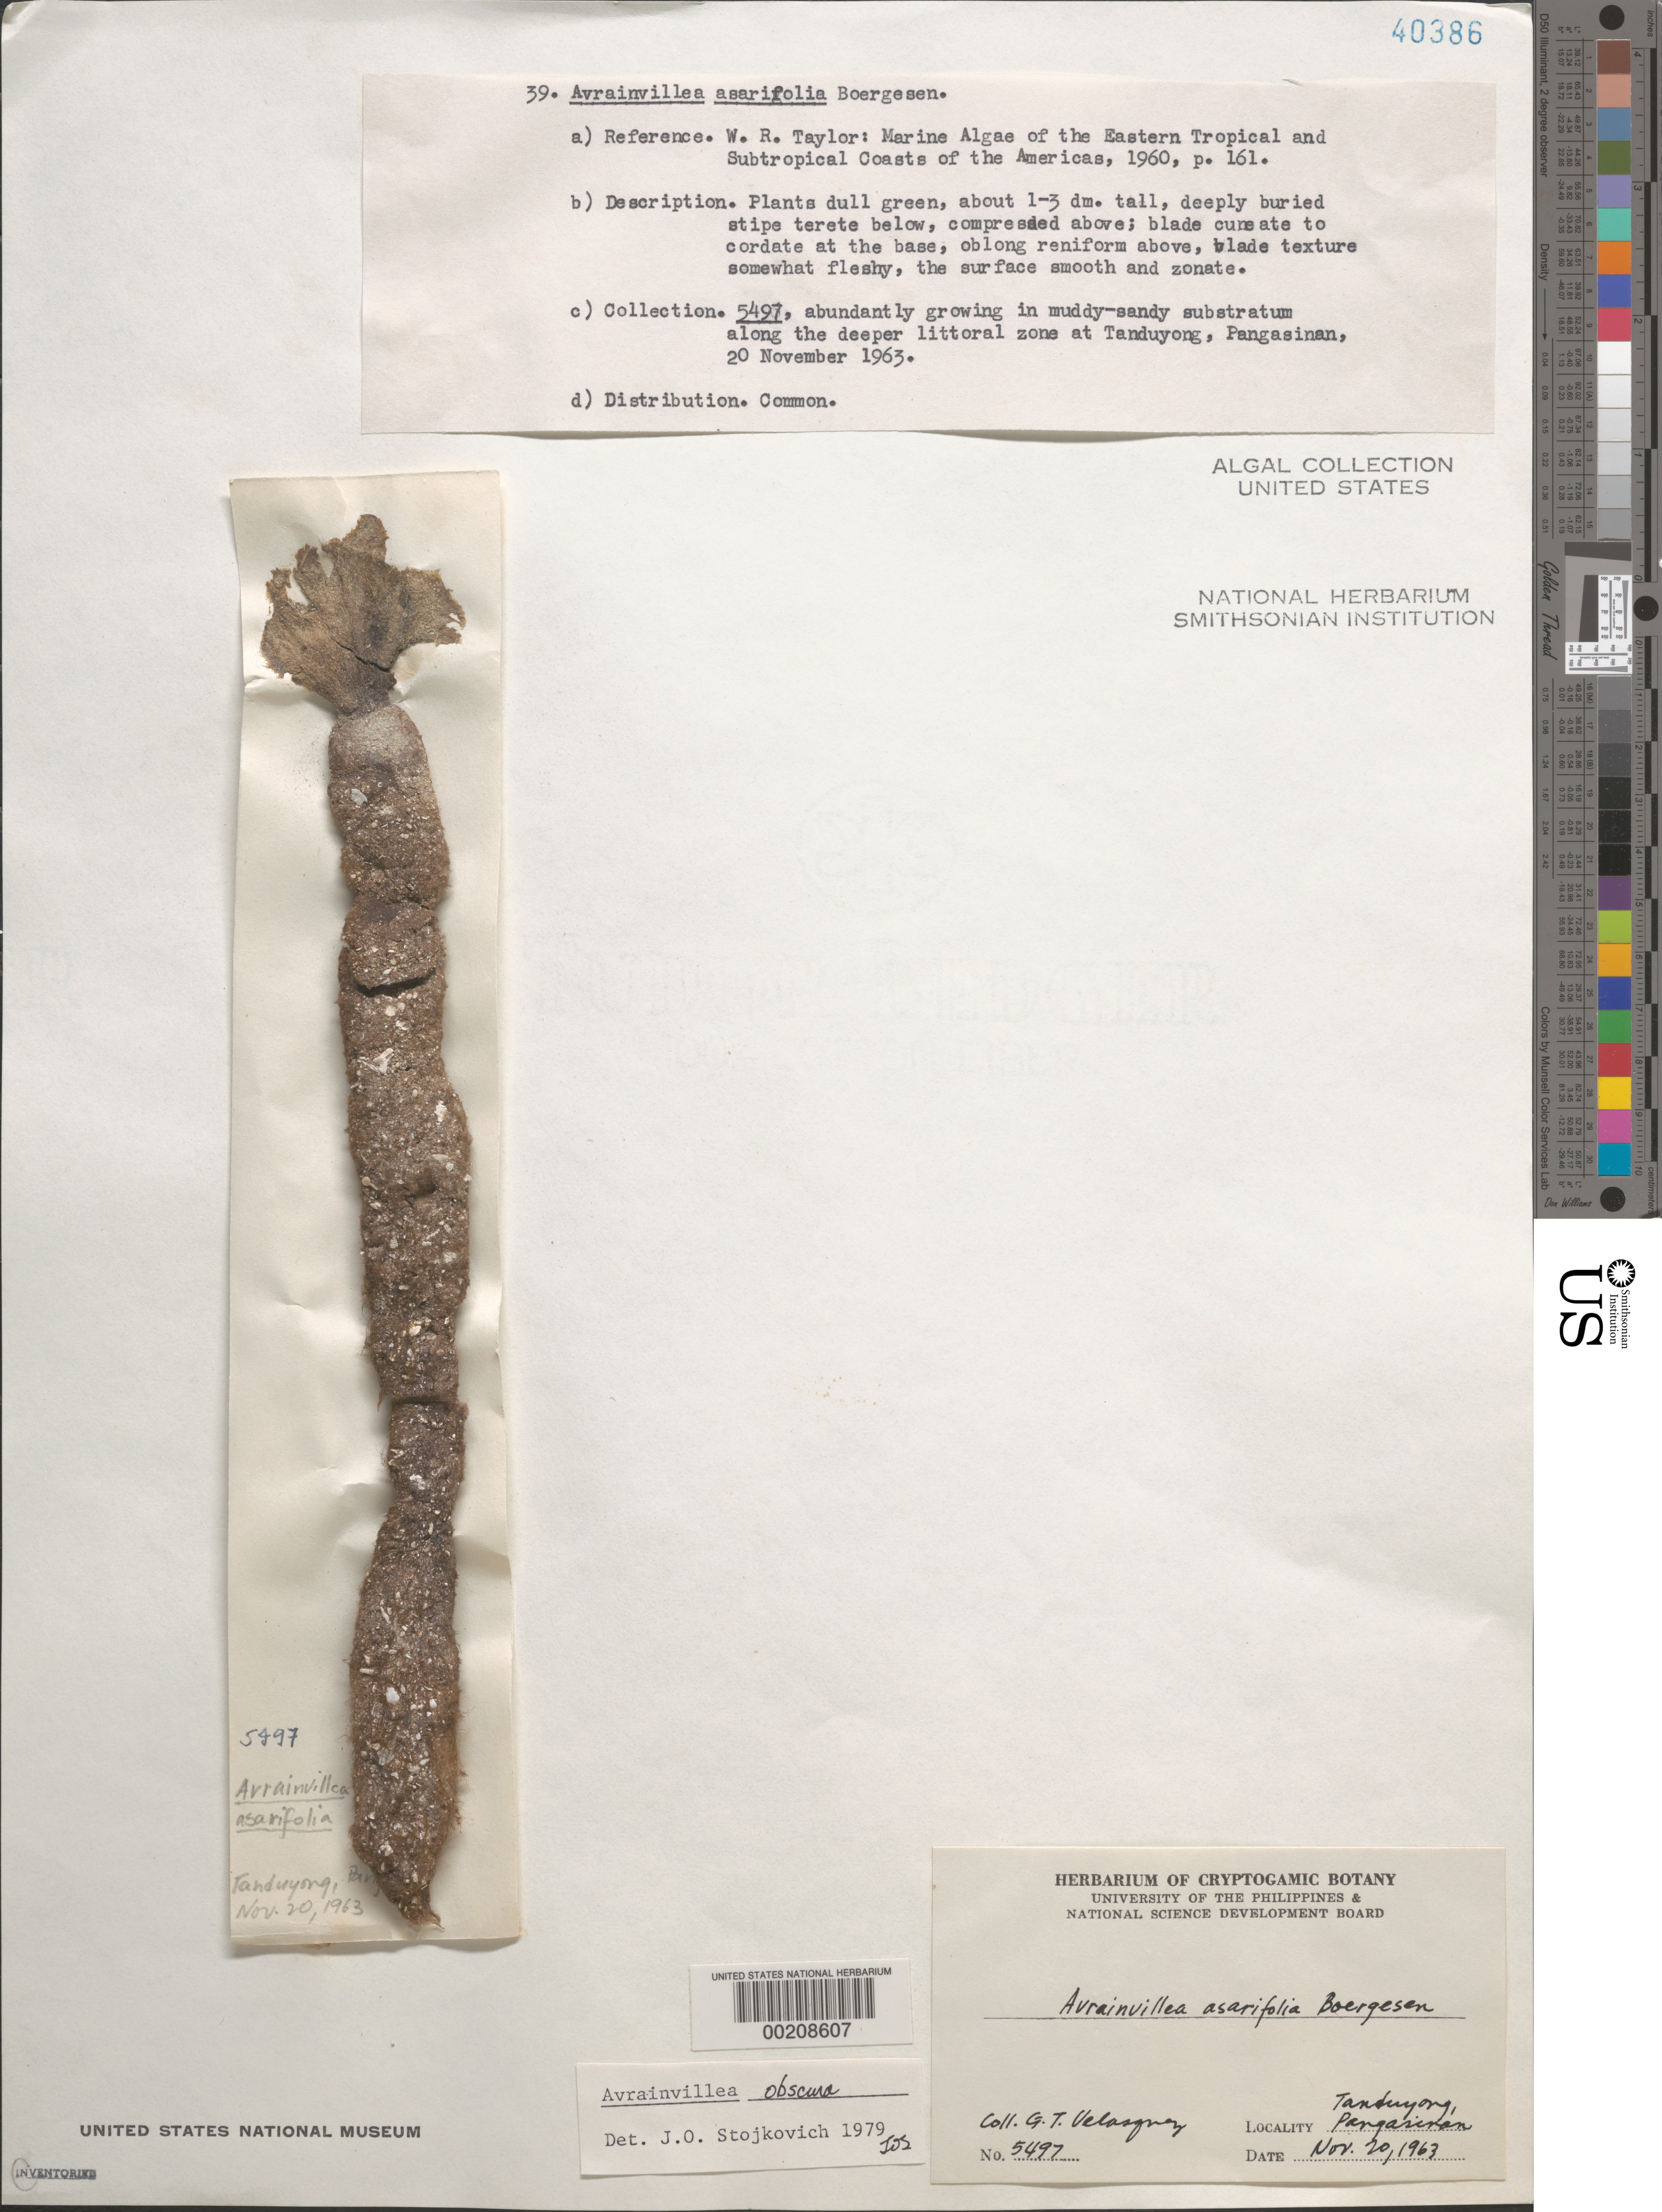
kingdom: Plantae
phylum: Chlorophyta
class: Ulvophyceae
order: Bryopsidales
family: Dichotomosiphonaceae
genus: Avrainvillea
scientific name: Avrainvillea obscura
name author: (C. Agardh) J. Agardh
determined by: Stojkovich, J. O.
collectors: G. Velasquez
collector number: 5497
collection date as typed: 20 Nov 1963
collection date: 1963-11-20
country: Philippines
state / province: Ilocos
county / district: Pangasinan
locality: Tanduyong, pangasinan province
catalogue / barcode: US 40386